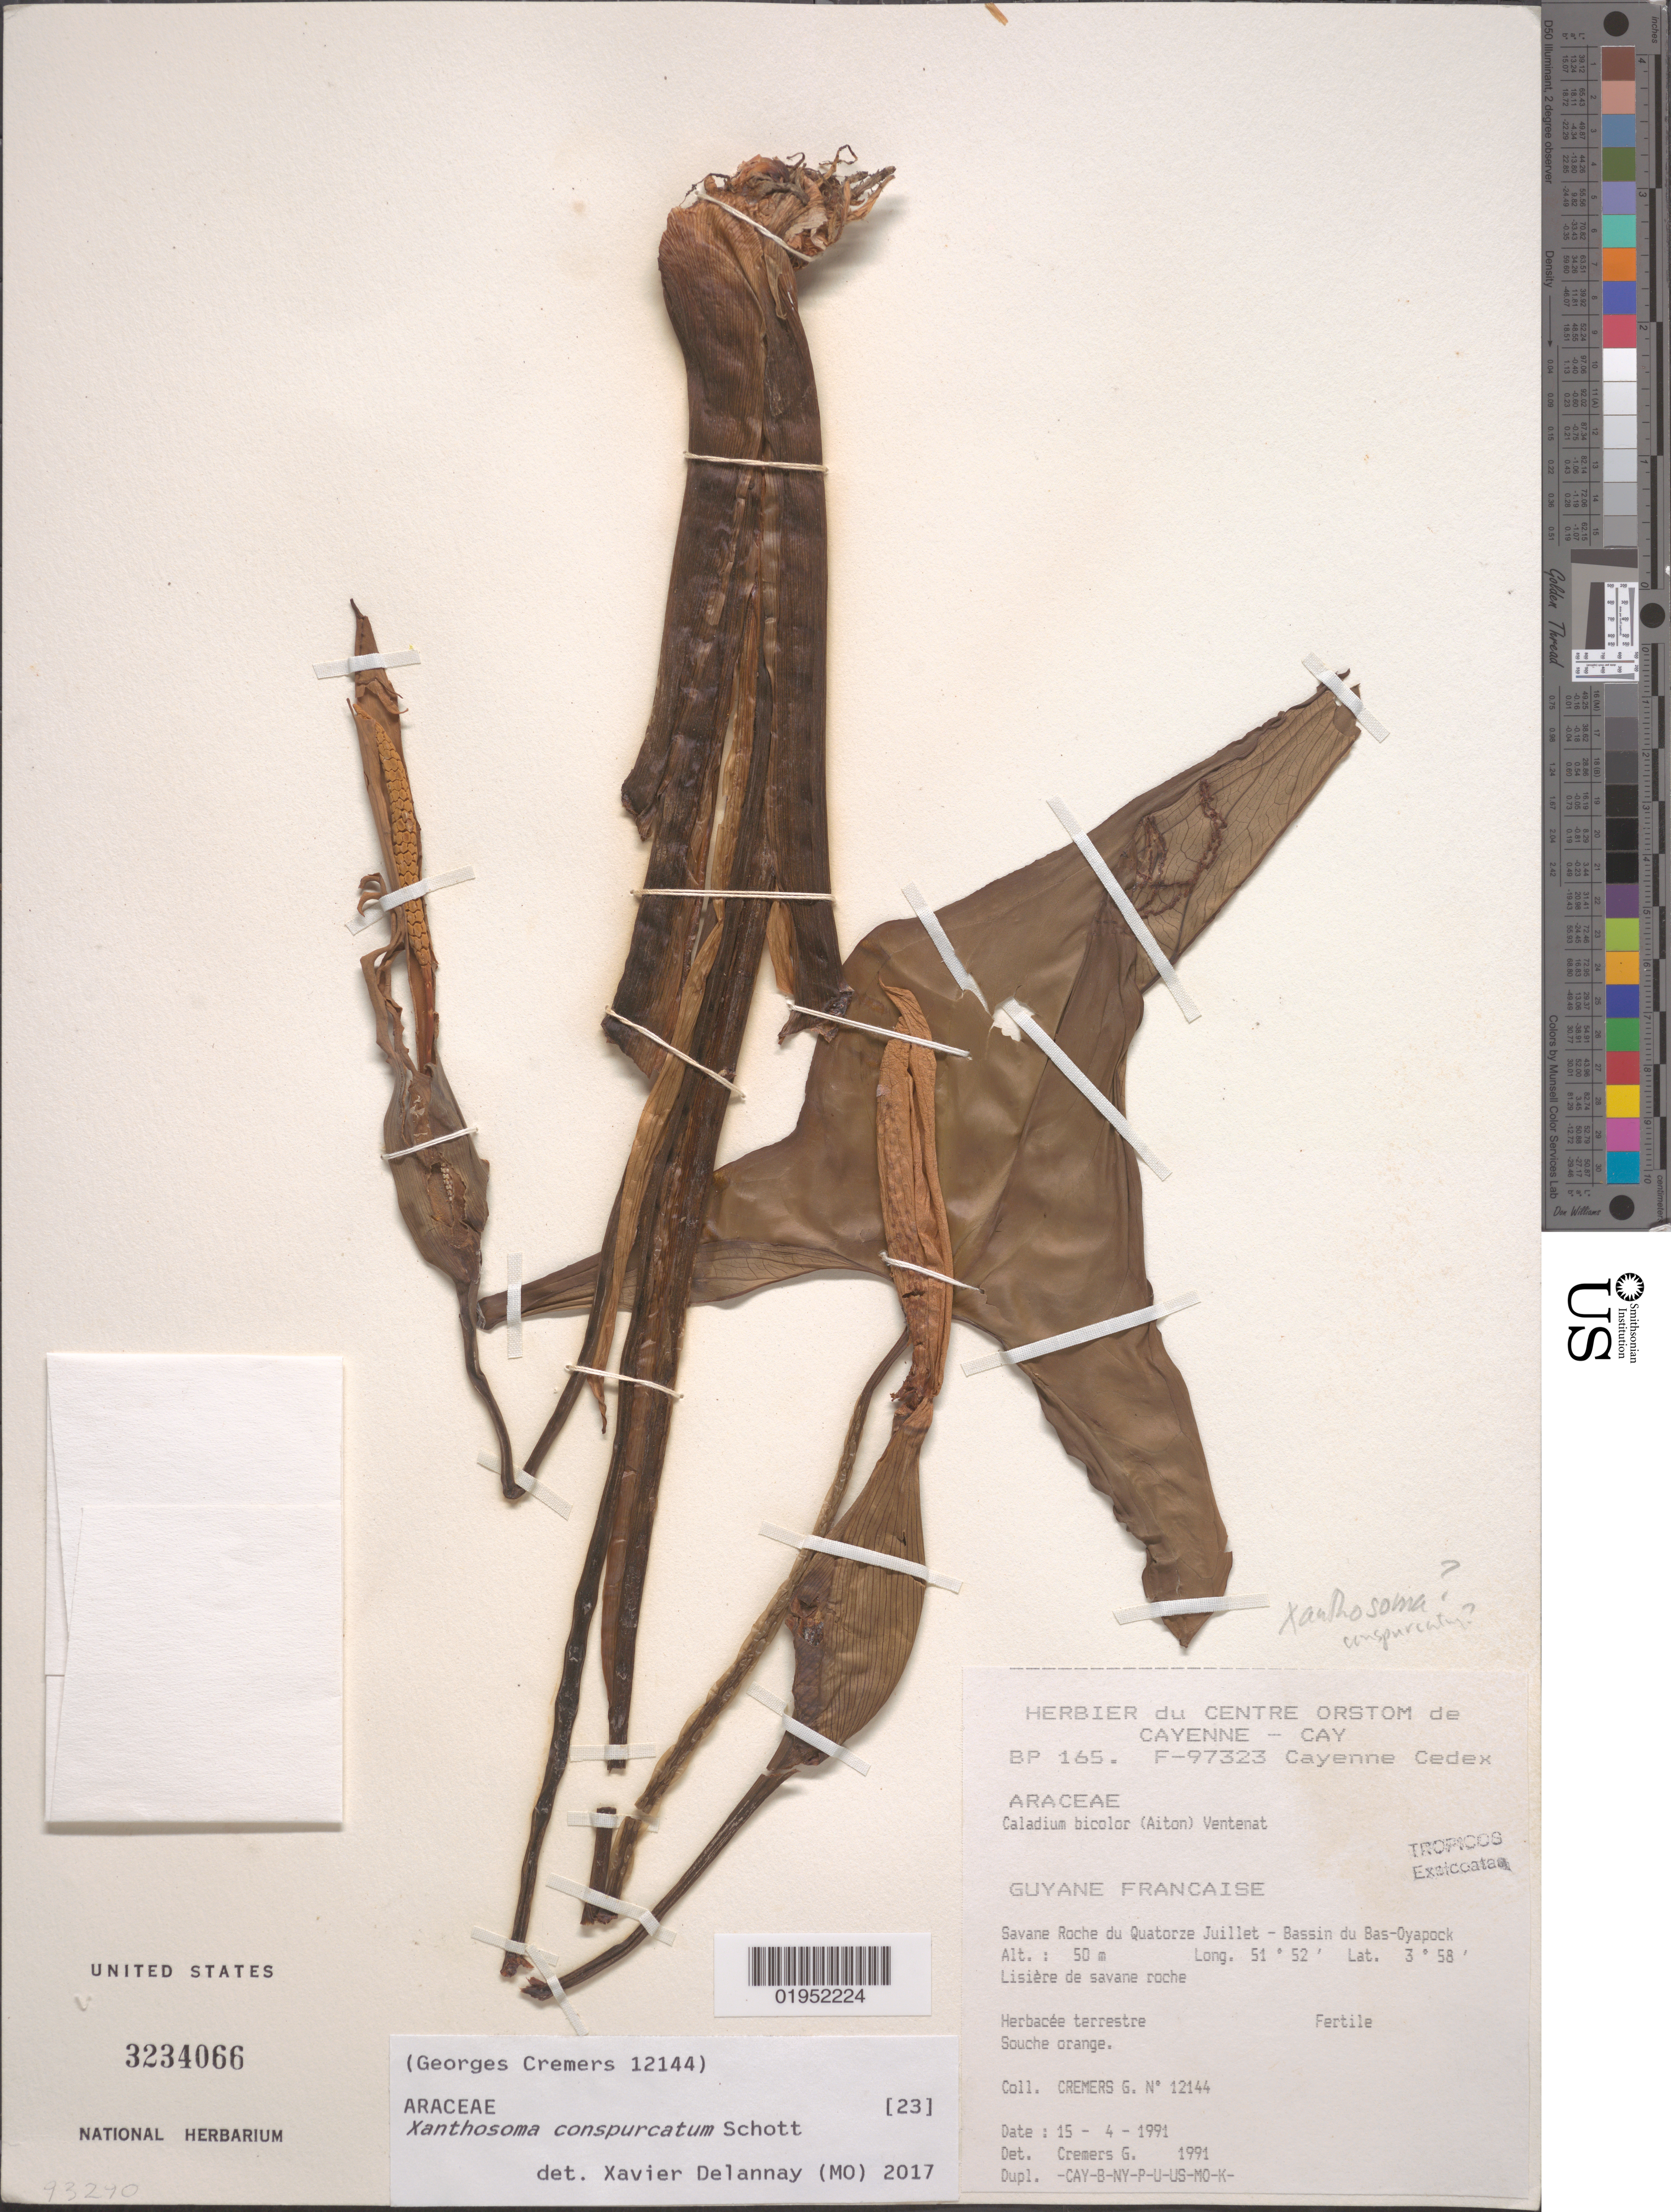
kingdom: Plantae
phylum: Tracheophyta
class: Liliopsida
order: Alismatales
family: Araceae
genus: Xanthosoma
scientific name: Xanthosoma conspurcatum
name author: Schott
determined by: Delannay, Xavier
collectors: G. Cremers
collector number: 12144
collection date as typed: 15-Apr-91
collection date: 1991-04-15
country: French Guiana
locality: Savane Roche du Quatorze Juillet, Bassin du Bas-Oyapock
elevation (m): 50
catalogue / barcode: US 3234066